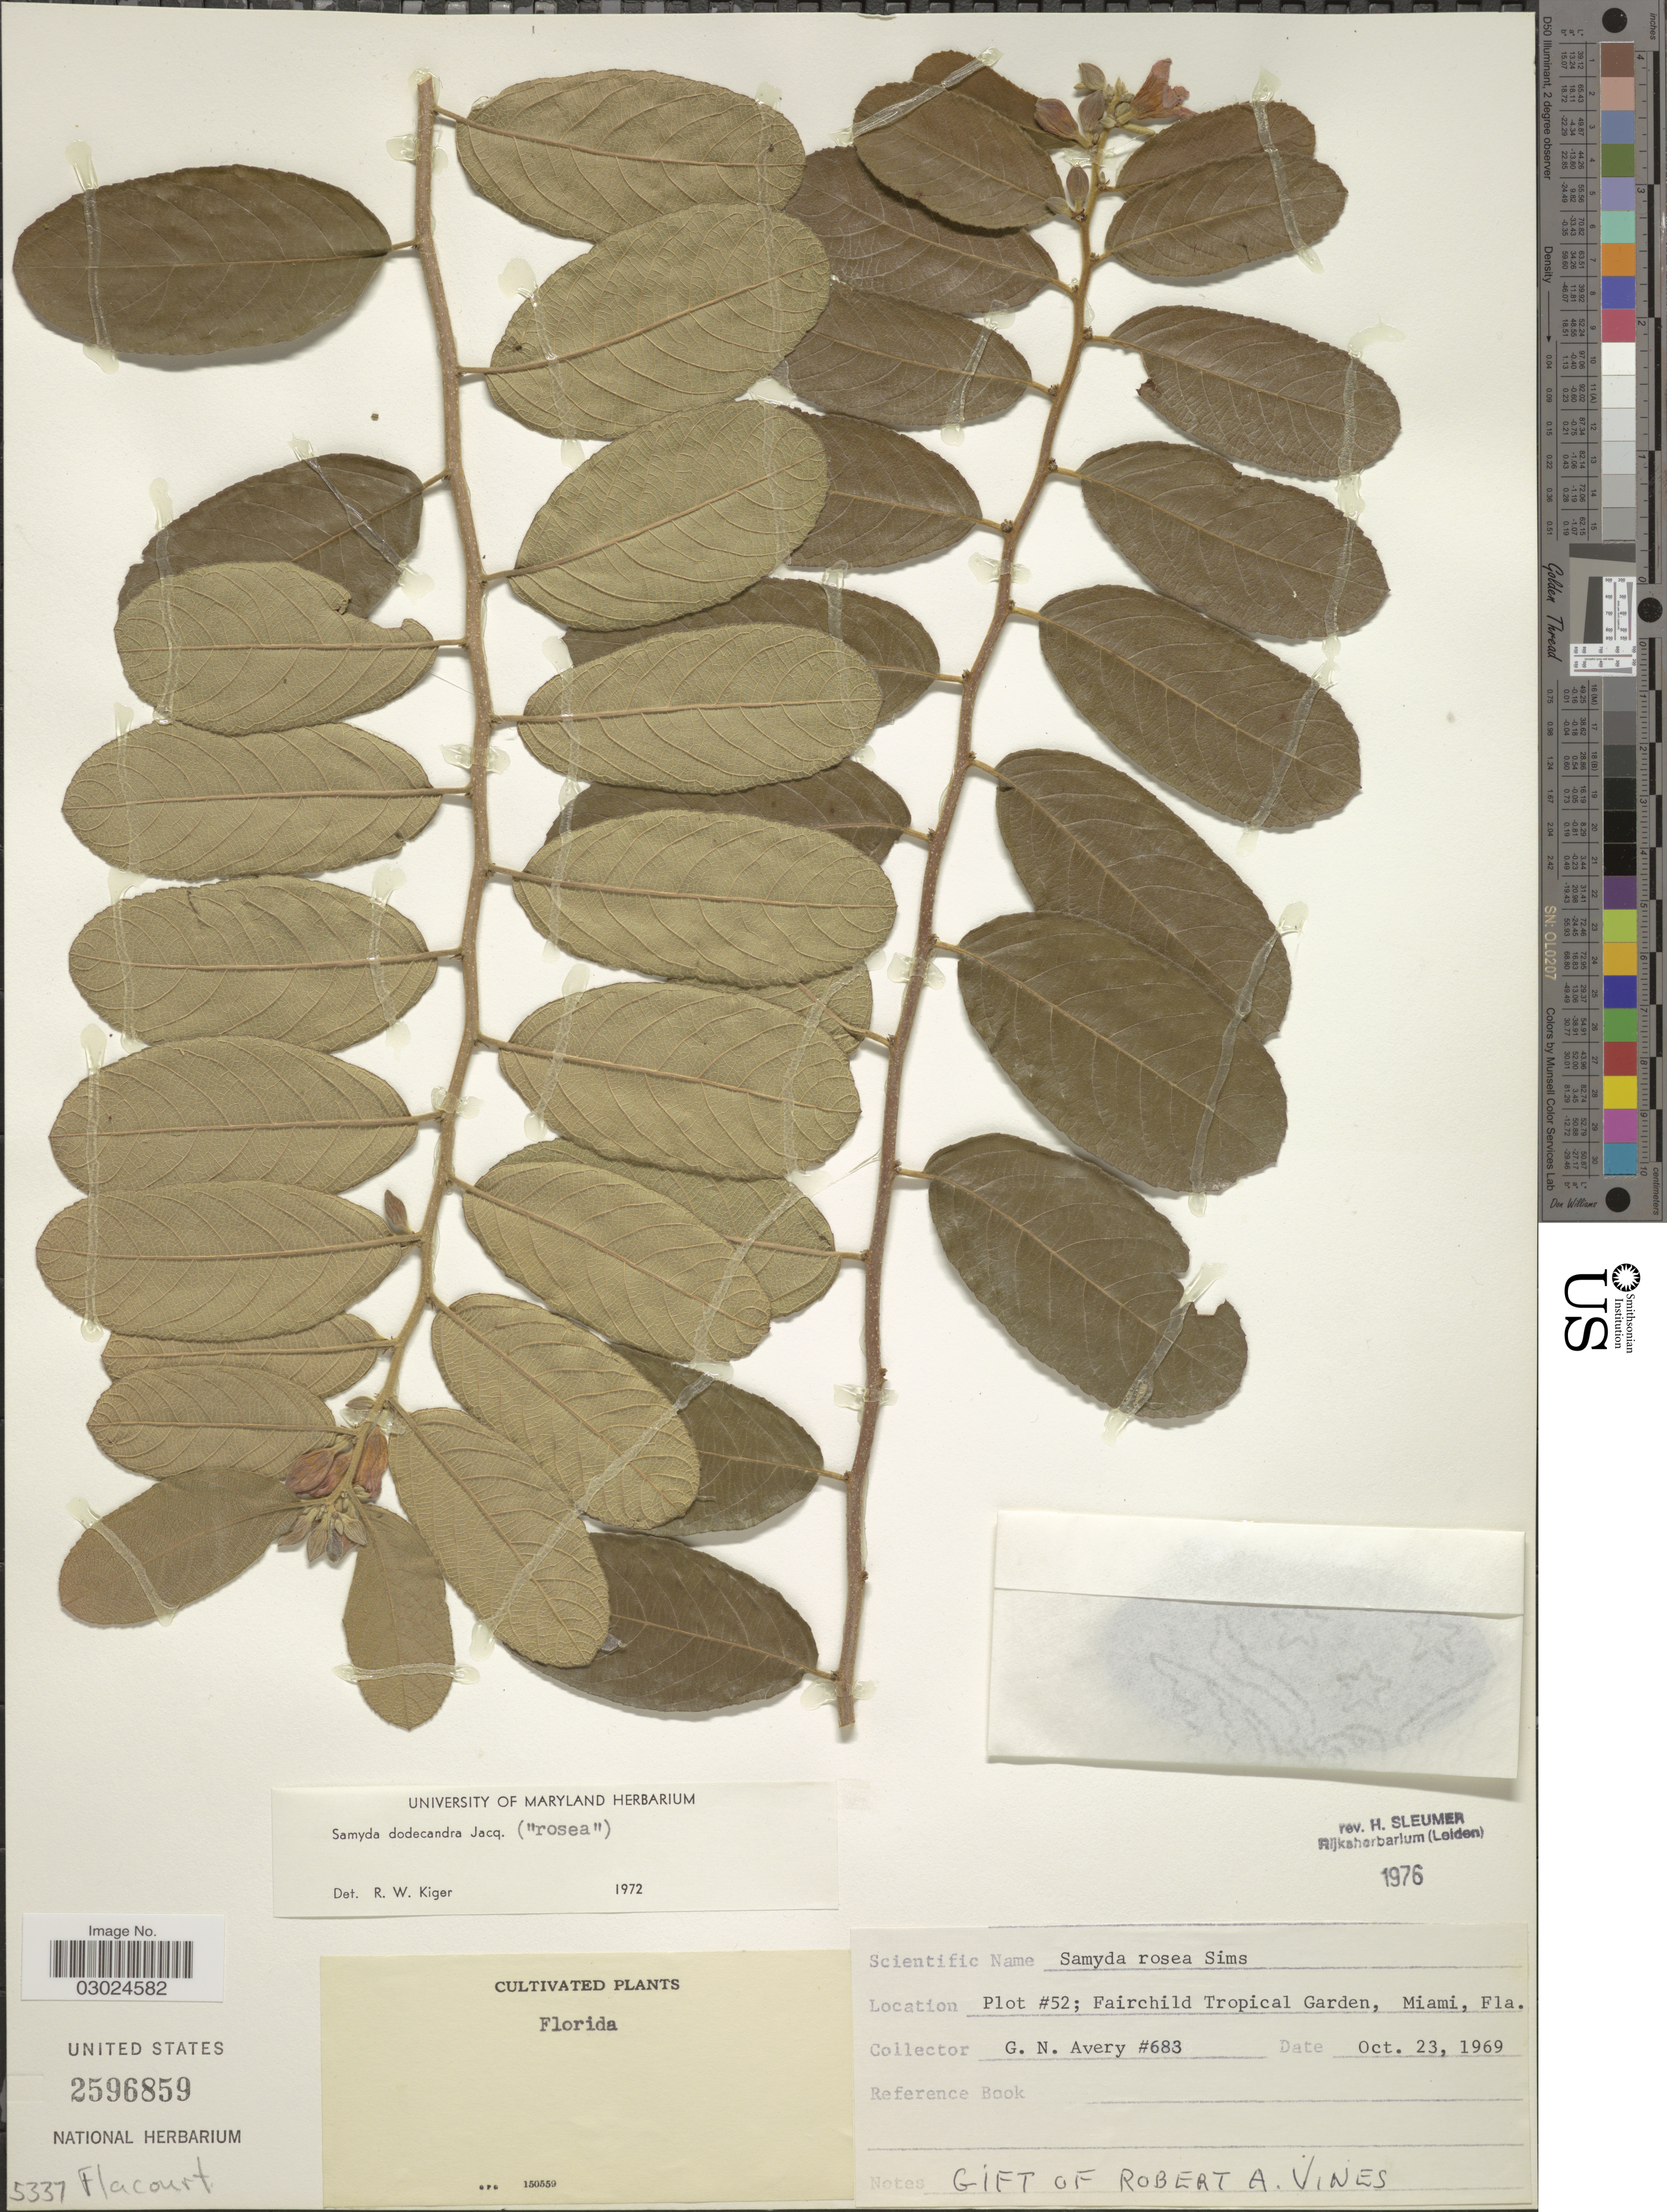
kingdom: Plantae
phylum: Tracheophyta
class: Magnoliopsida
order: Malpighiales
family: Salicaceae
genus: Casearia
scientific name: Casearia dodecandra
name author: (Jacq.) T. Samar. & M.H. Alford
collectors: G. N. Avery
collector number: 683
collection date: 1969-10-23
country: United States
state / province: Florida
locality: Plot #52; Fairchild Tropical Garden, Miami, Fla.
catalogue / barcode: US 2596859